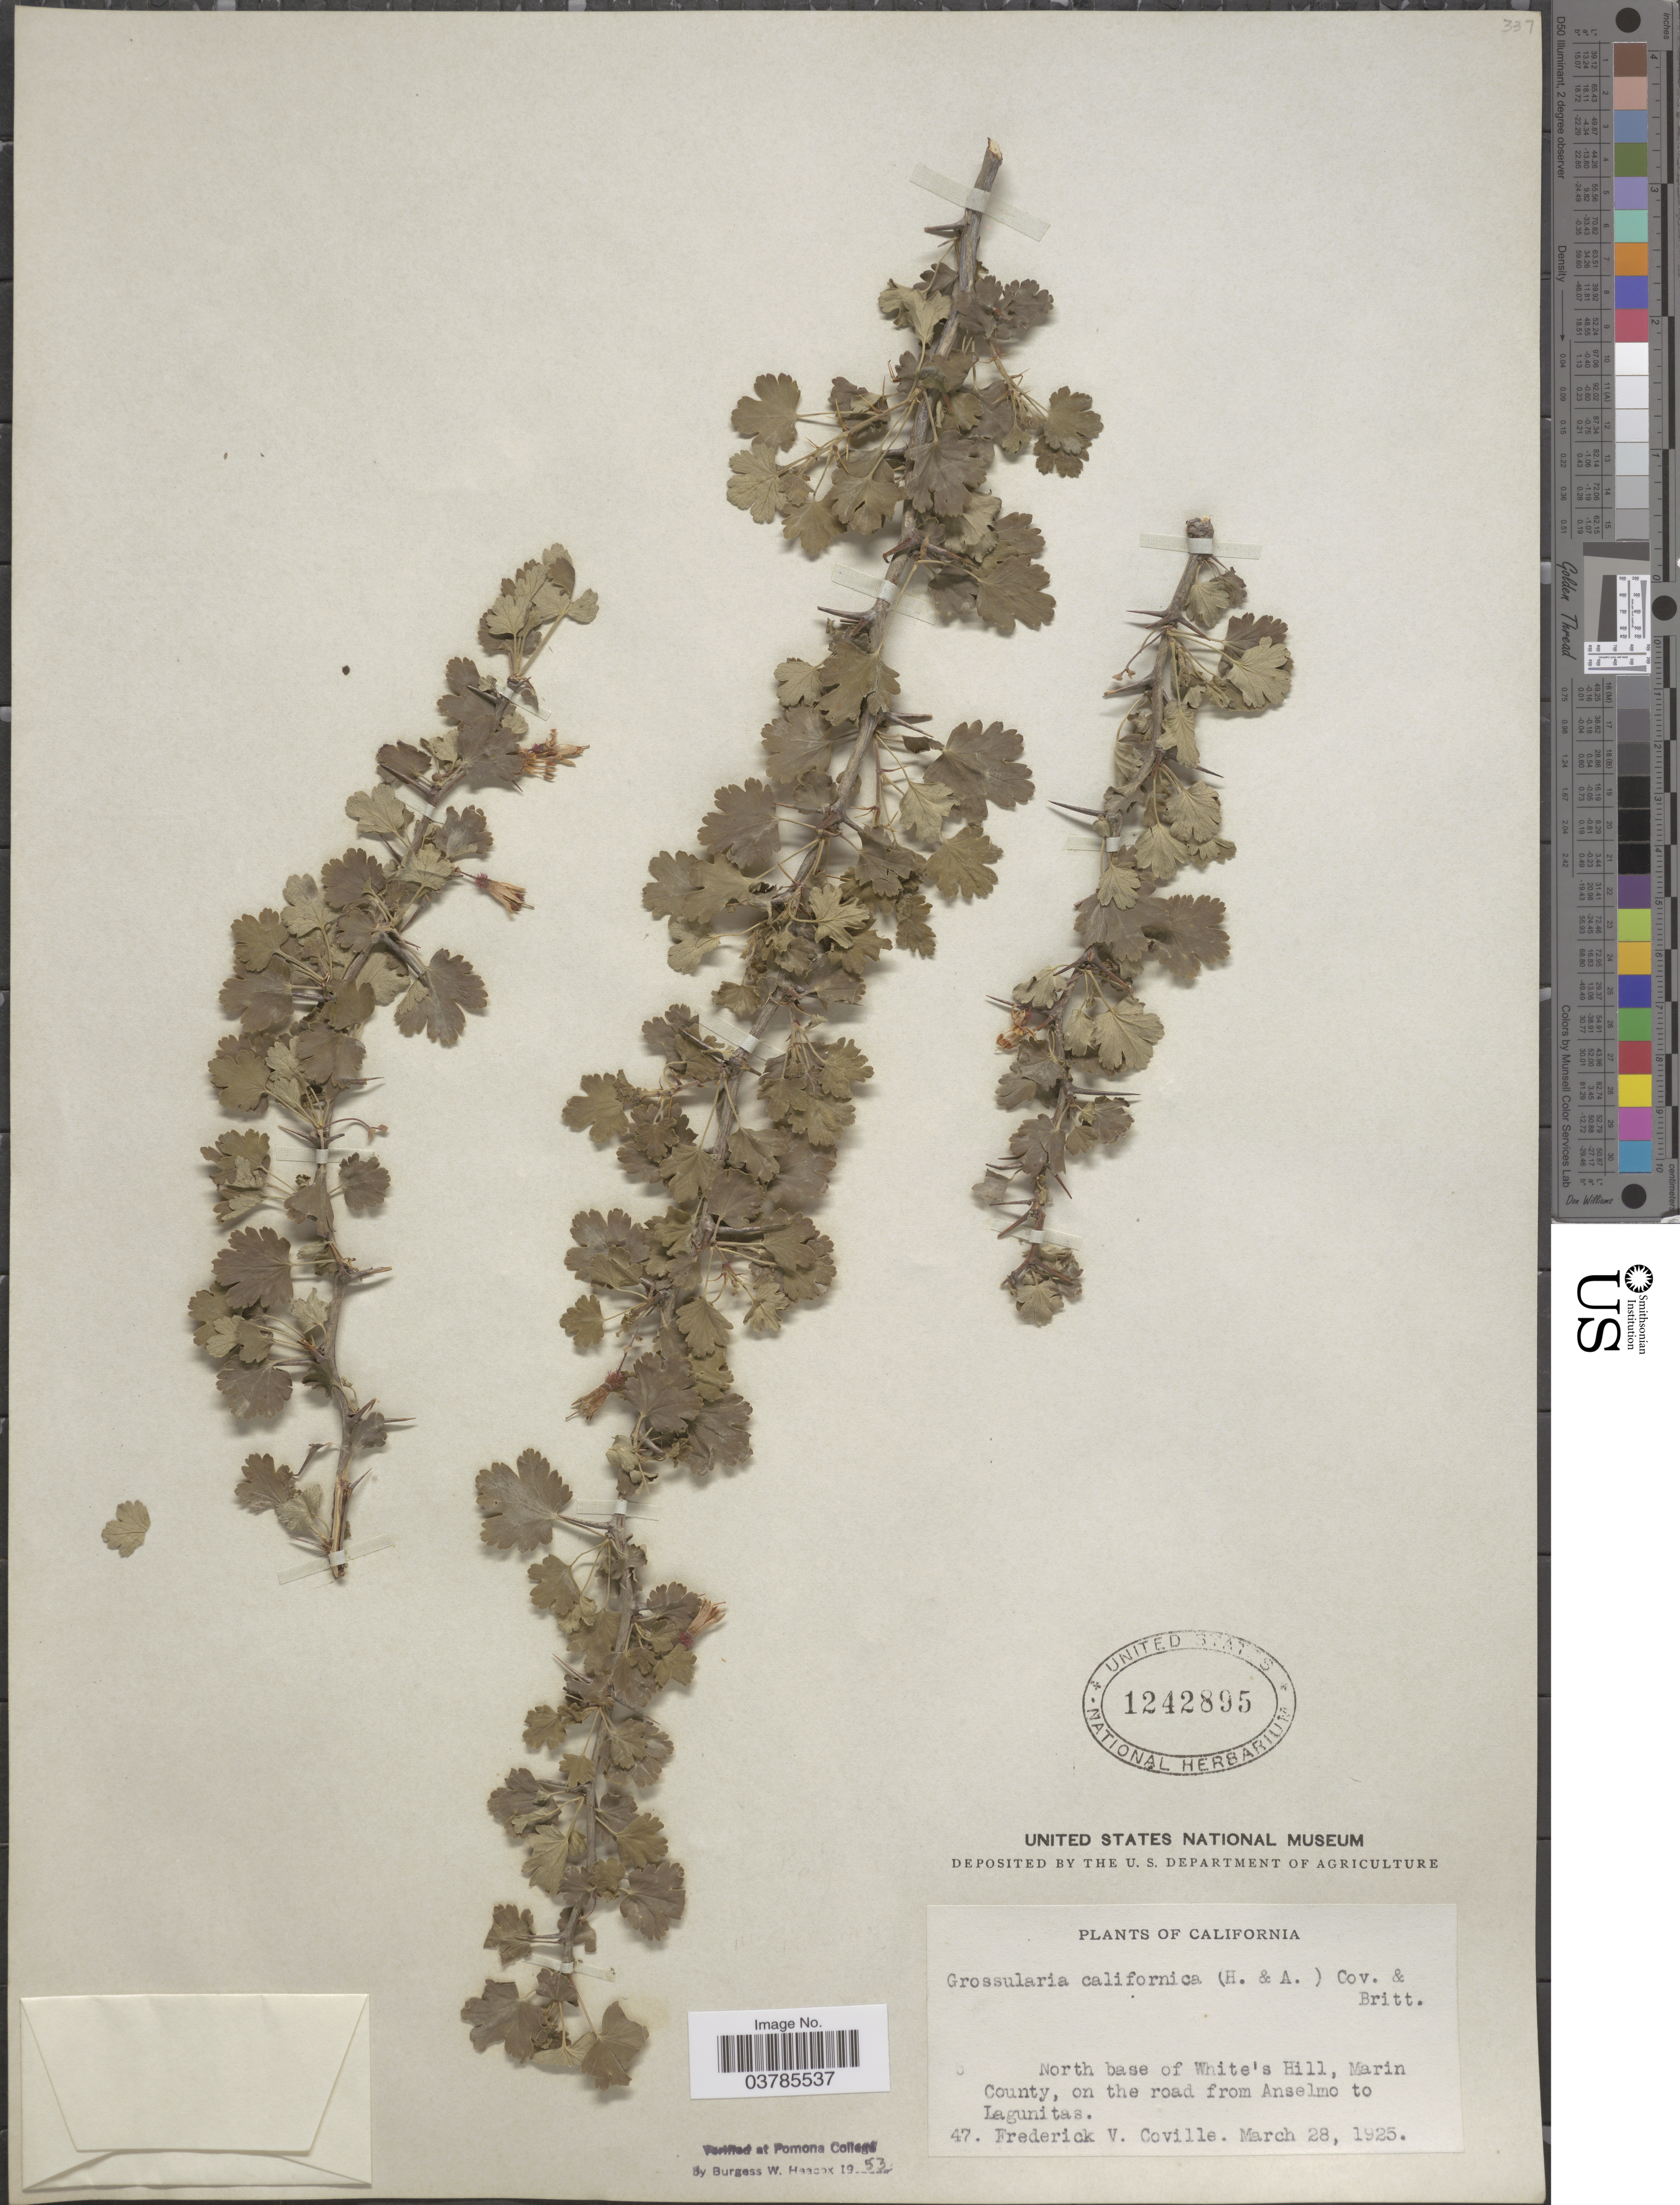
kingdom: Plantae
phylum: Tracheophyta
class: Magnoliopsida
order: Saxifragales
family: Grossulariaceae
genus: Ribes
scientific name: Ribes californicum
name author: Hook. & Arn.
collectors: F. V. Coville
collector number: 47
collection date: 1925-03-28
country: United States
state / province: California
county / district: Marin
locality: North base of White's Hill, Marin County, on the road from Anselmo to Lagunitas.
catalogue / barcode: US 1242895